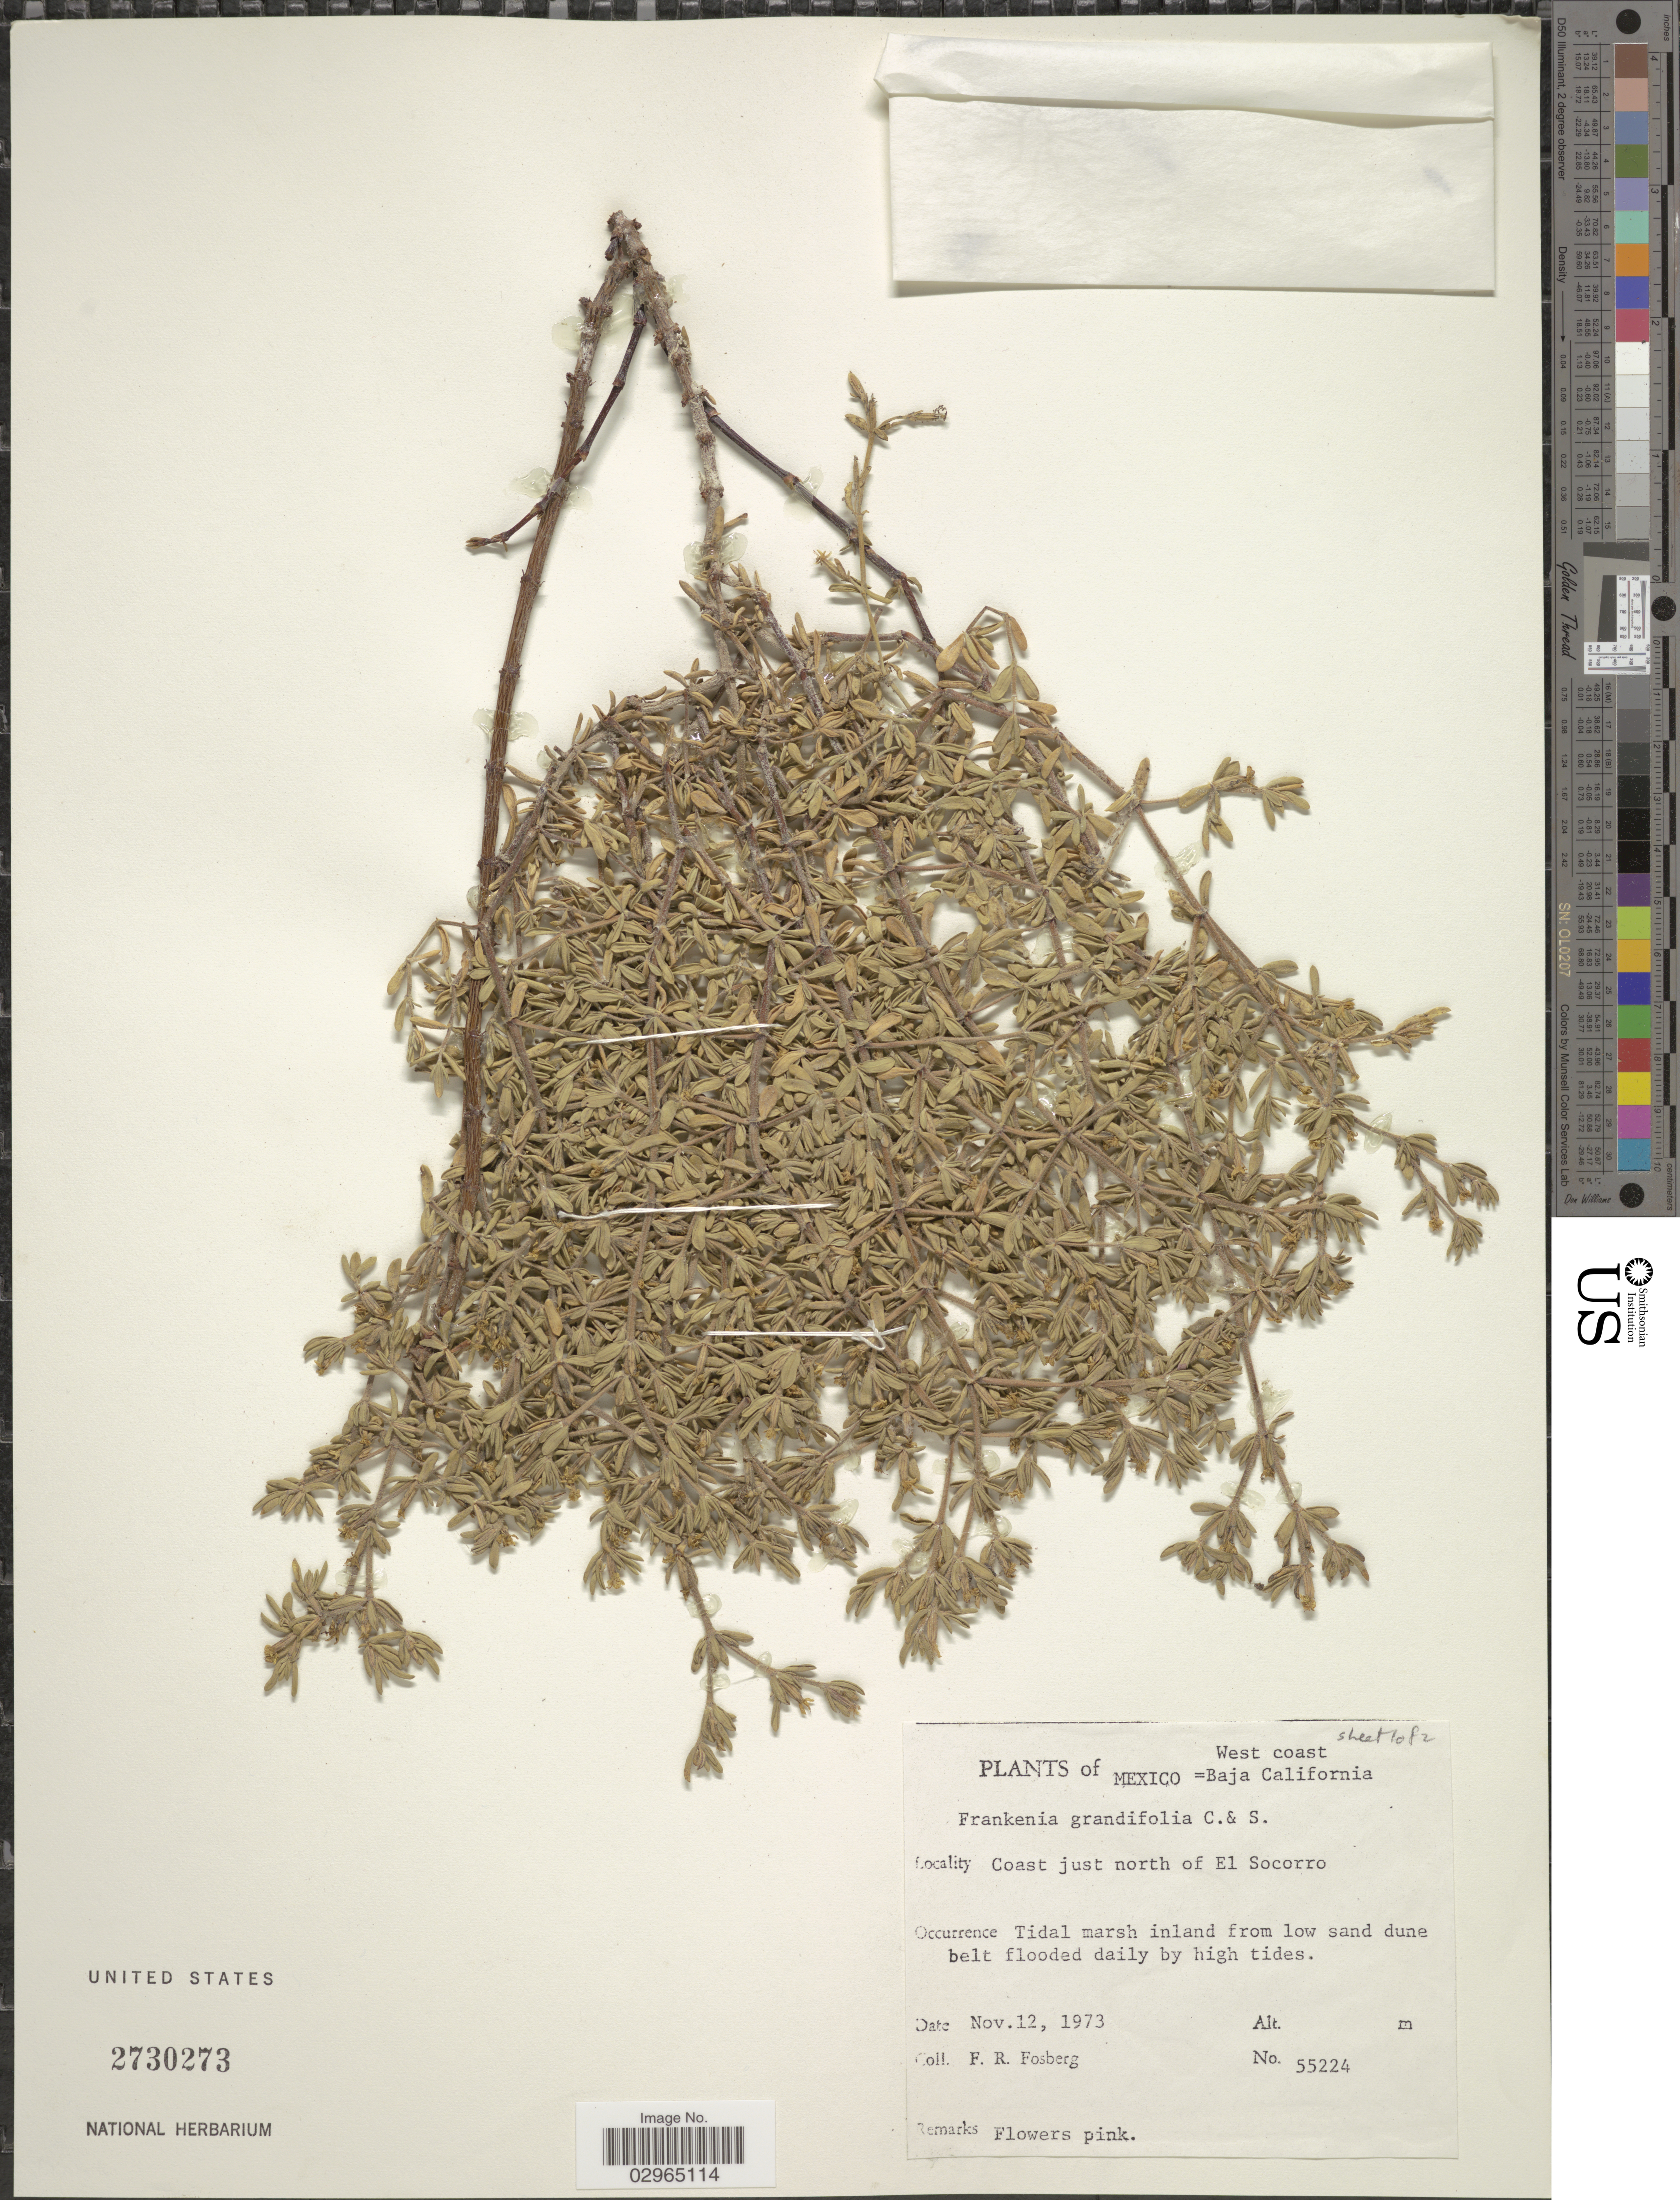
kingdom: Plantae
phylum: Tracheophyta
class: Magnoliopsida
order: Caryophyllales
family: Frankeniaceae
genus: Frankenia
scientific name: Frankenia salina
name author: (Molina) I.M. Johnst.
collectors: F. R. Fosberg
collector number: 55224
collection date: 1973-12-12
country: Mexico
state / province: Baja California Norte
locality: West Coast Baja California. Coast just north of El Socorro.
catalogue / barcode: US 2730273